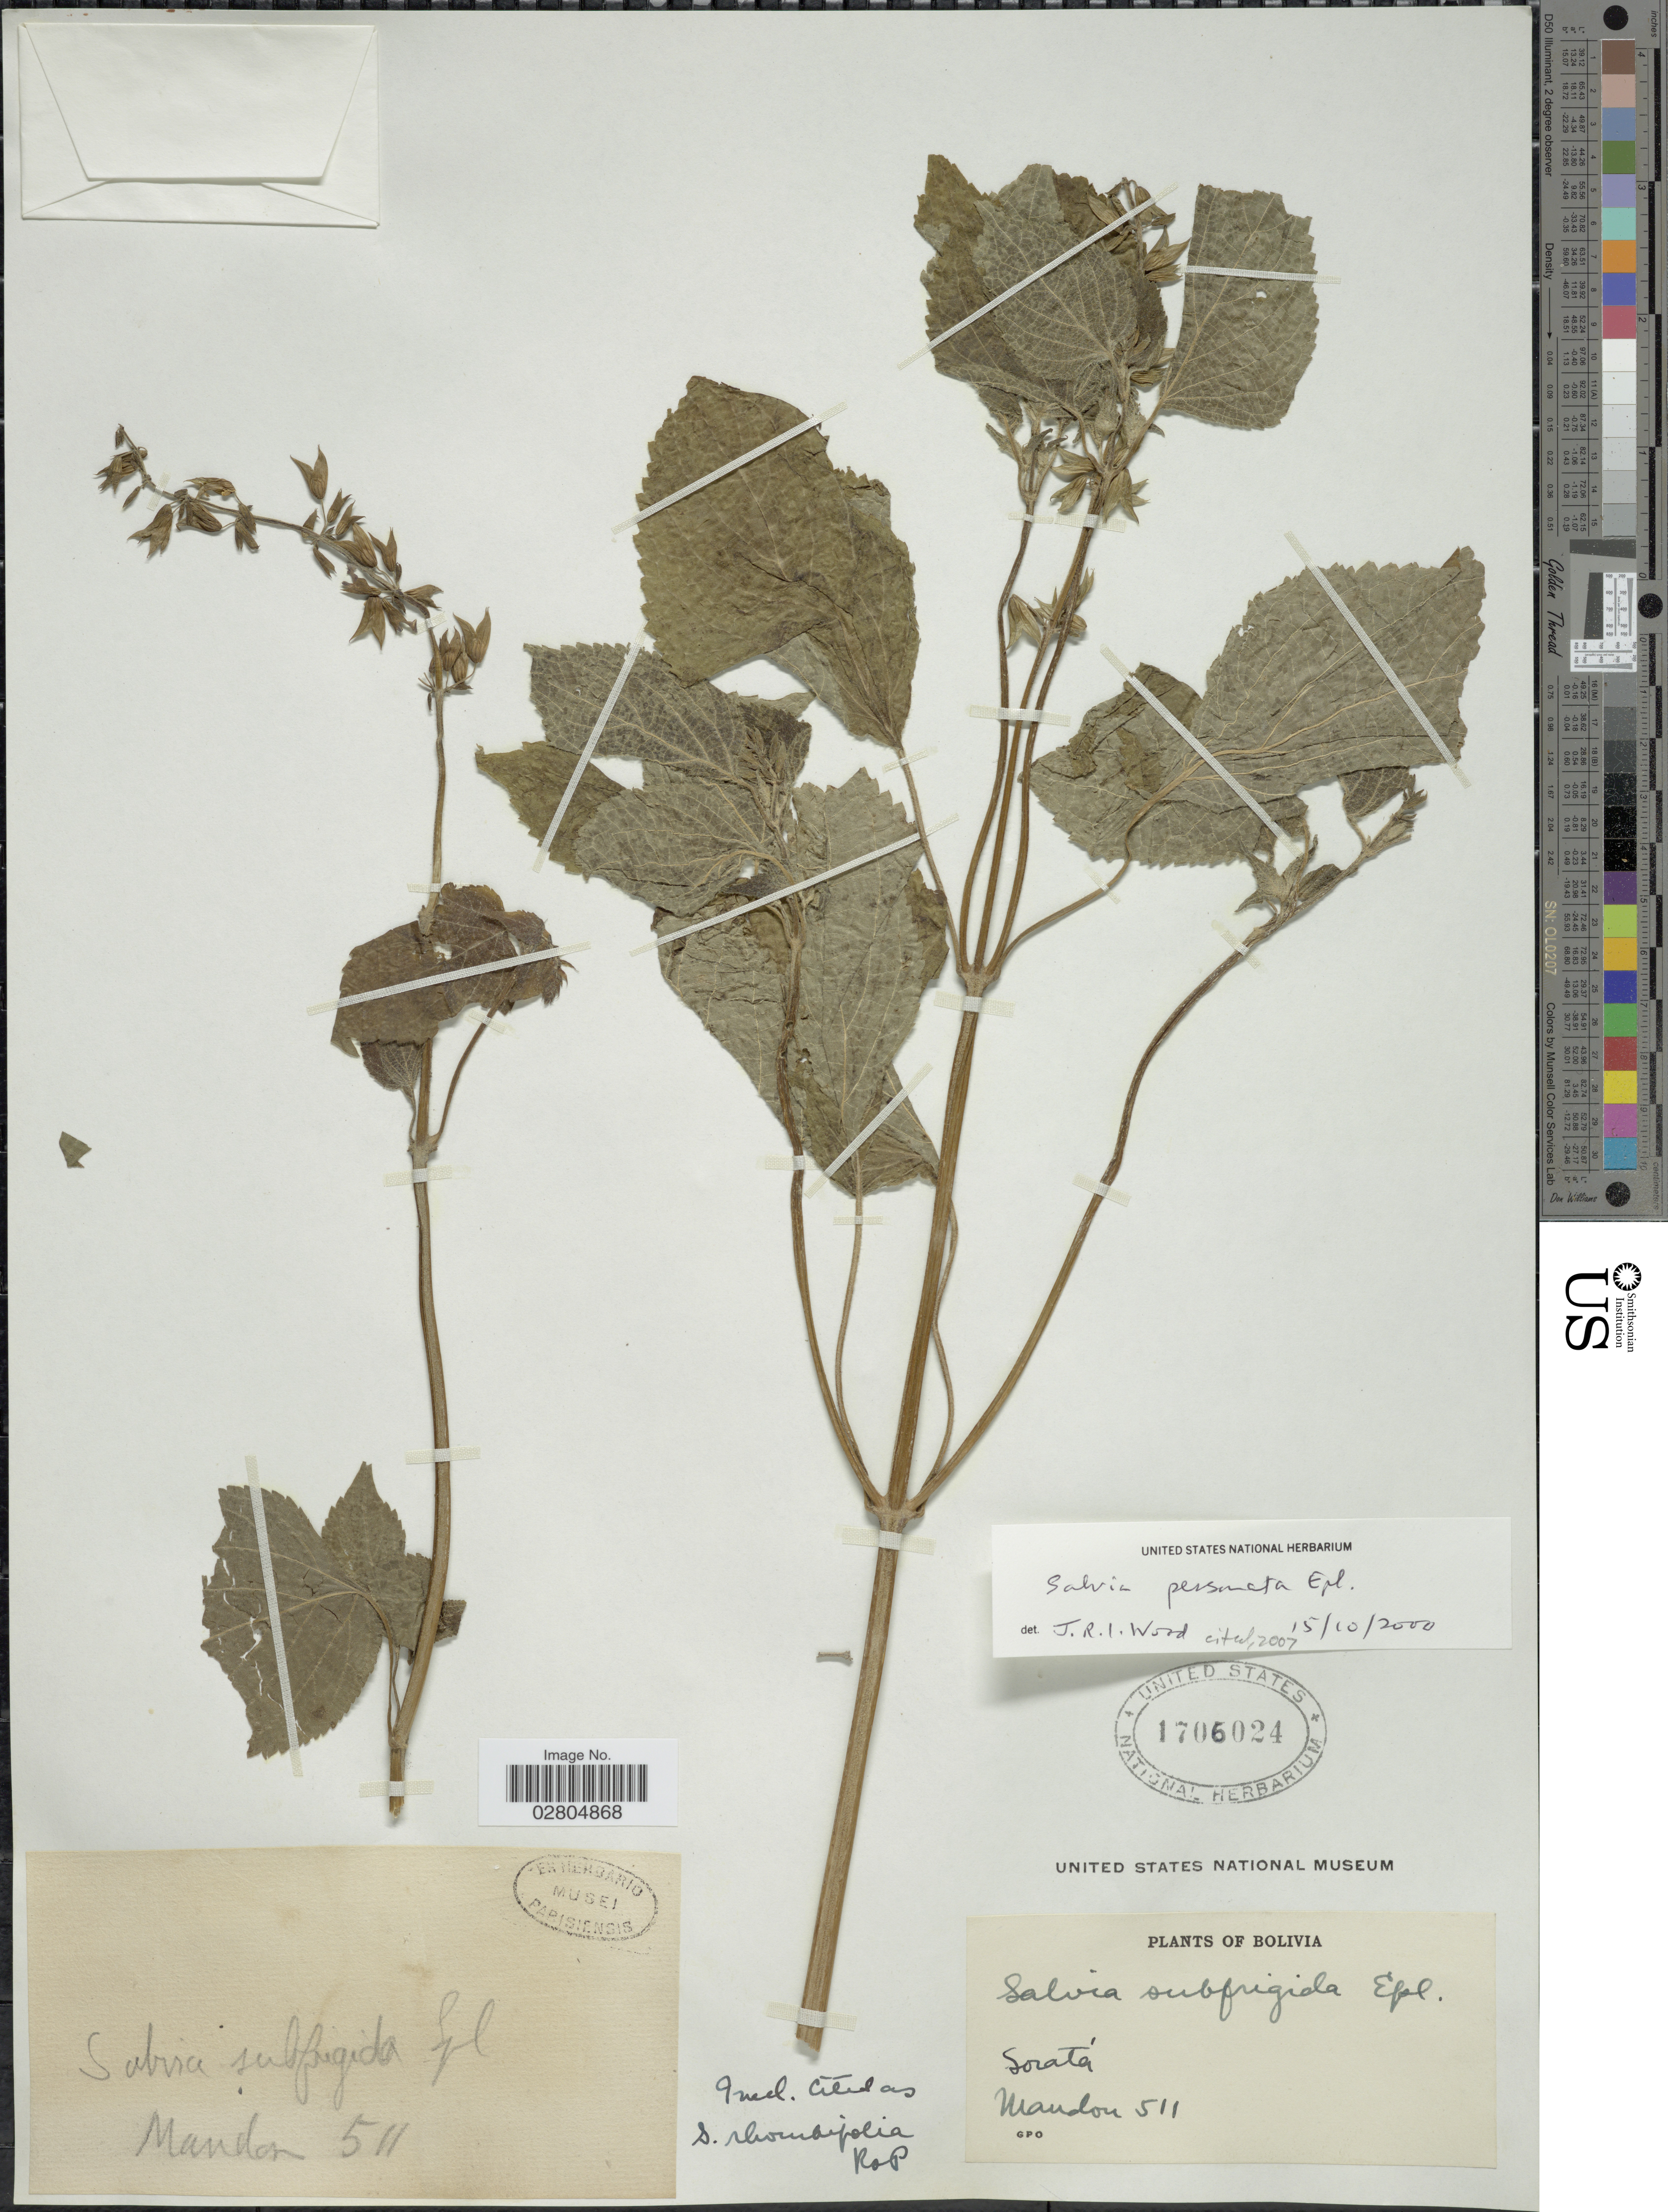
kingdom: Plantae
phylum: Tracheophyta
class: Magnoliopsida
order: Lamiales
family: Lamiaceae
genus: Salvia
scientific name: Salvia personata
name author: Epling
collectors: Mandon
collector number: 511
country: Bolivia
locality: Soratá.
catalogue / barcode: US 1706024